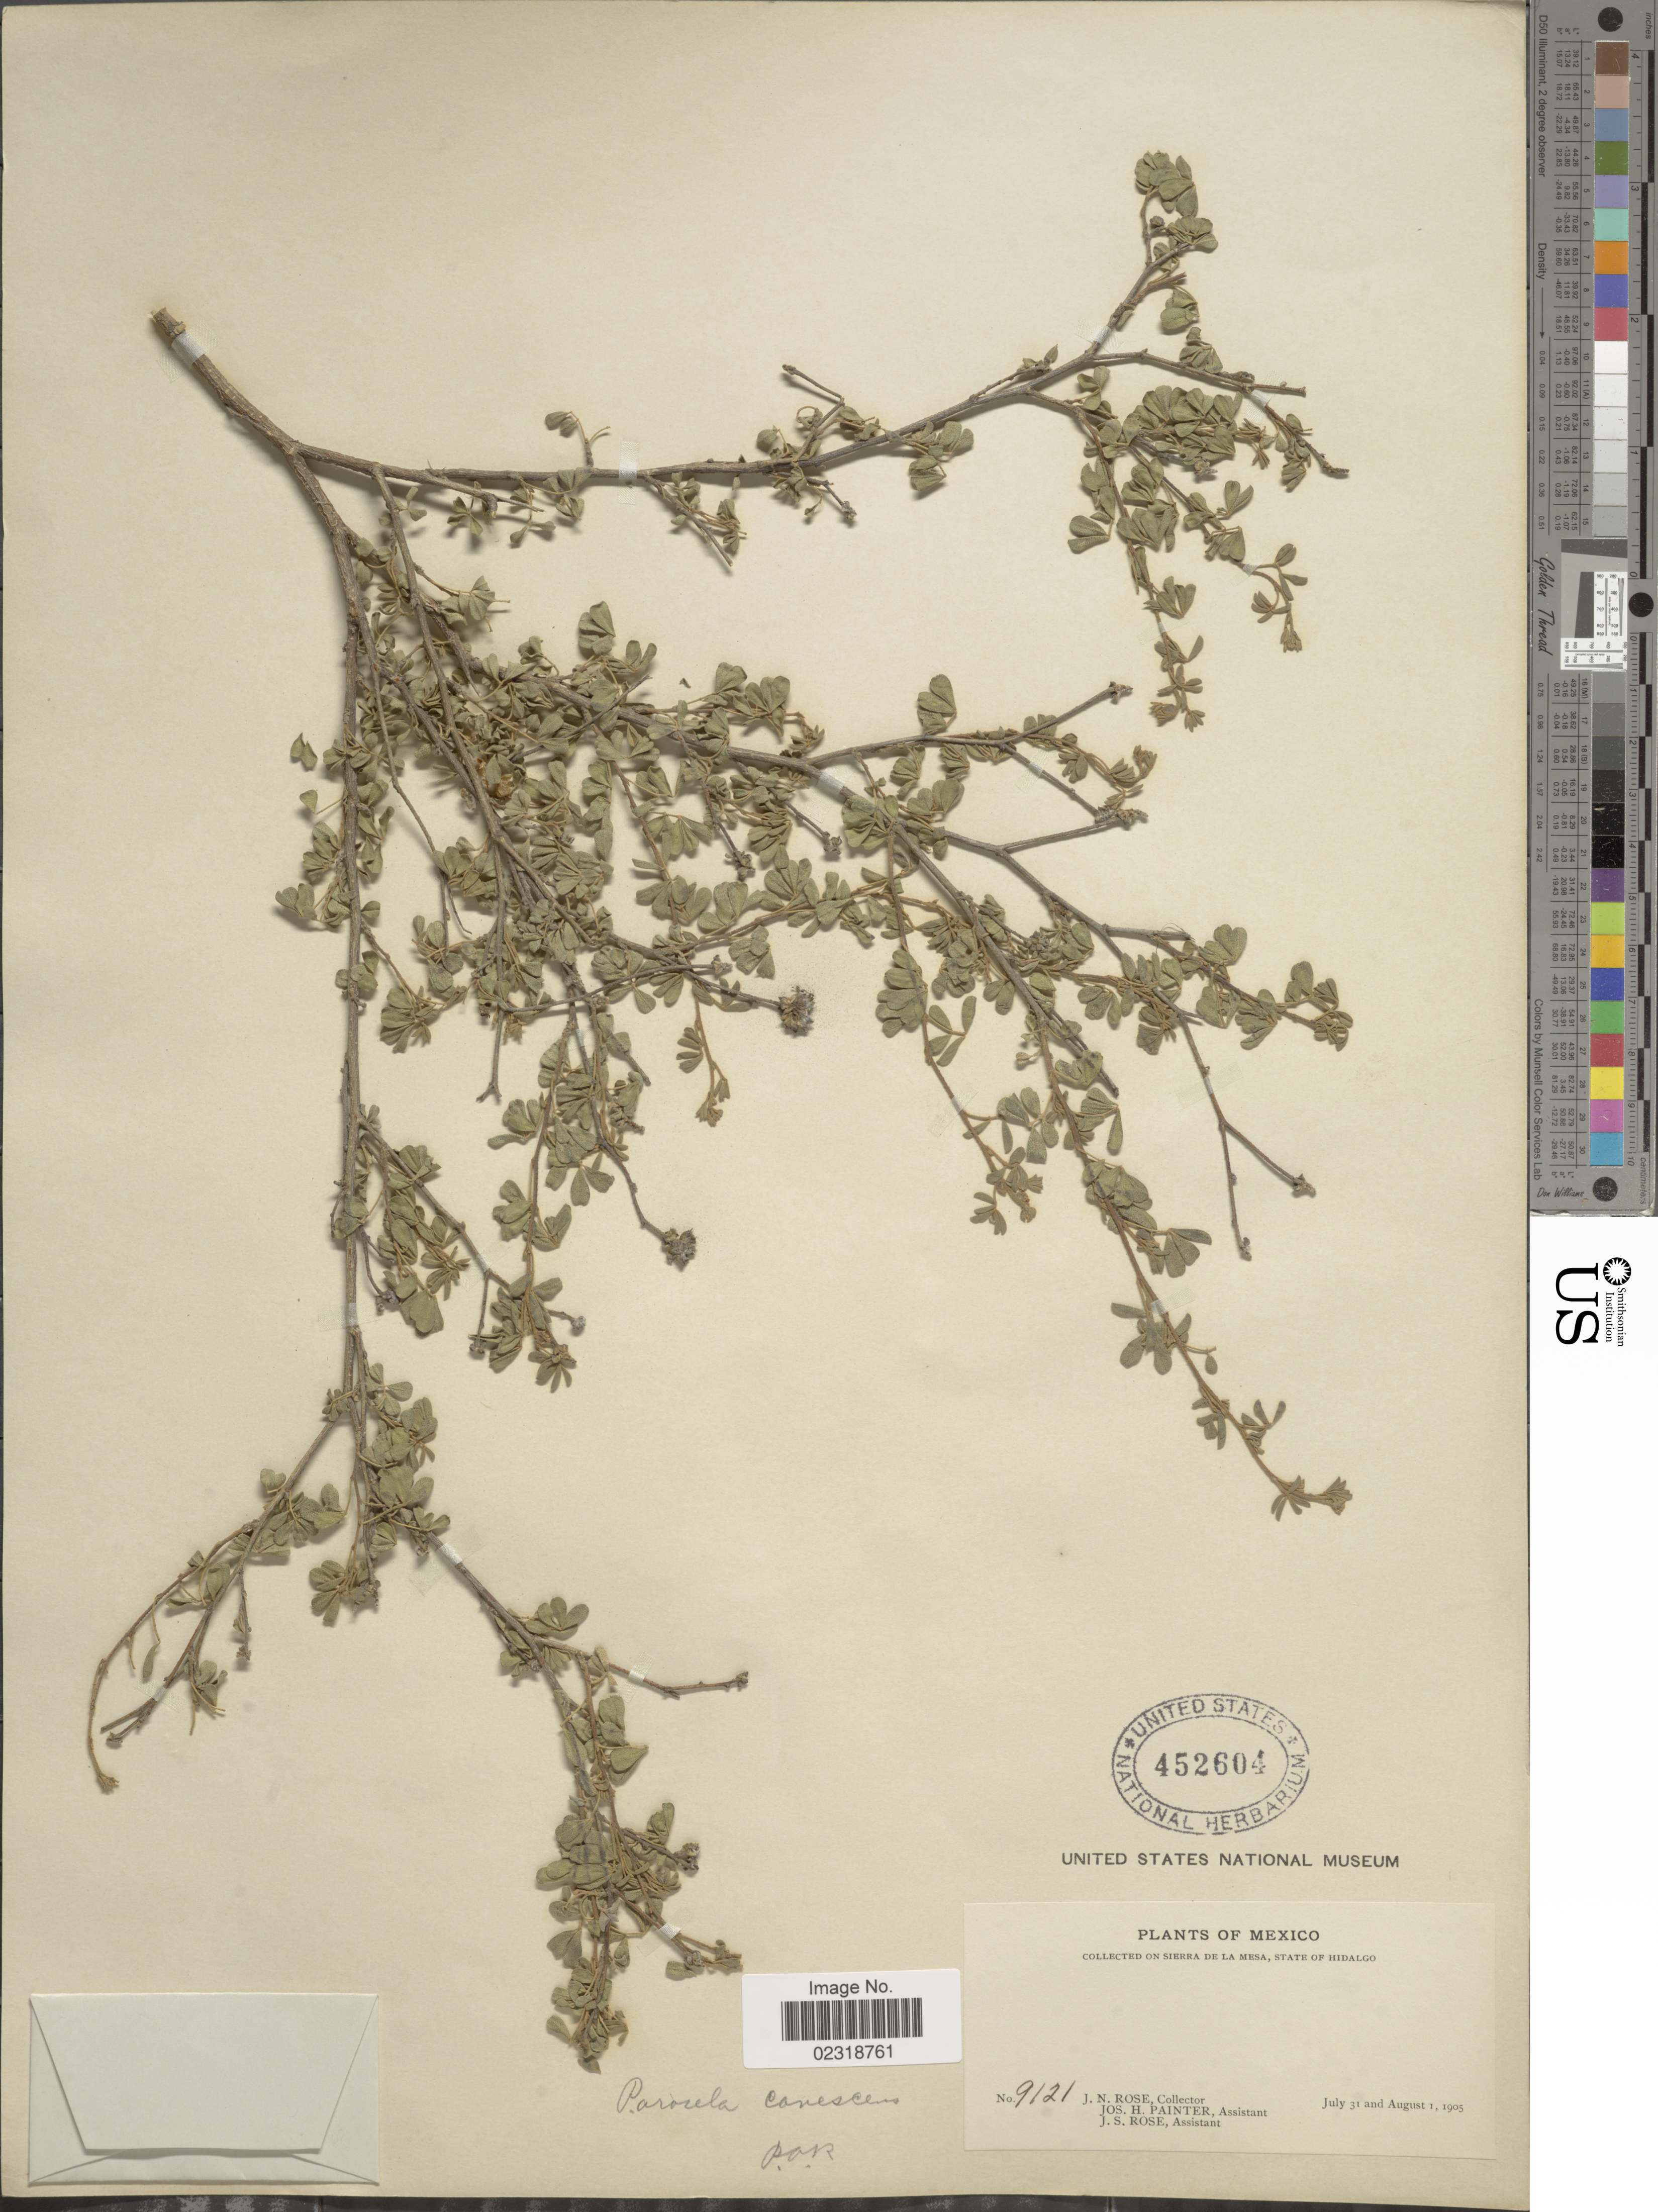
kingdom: Plantae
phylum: Tracheophyta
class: Magnoliopsida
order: Fabales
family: Fabaceae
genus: Dalea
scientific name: Dalea bicolor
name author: Humb. & Bonpl. ex Willd.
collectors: J. N. Rose, J. H. Painter & J. S. Rose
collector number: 9121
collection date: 1905-07-31/1905-08-01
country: Mexico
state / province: Hidalgo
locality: On Sierra de La Mesa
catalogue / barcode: US 452604